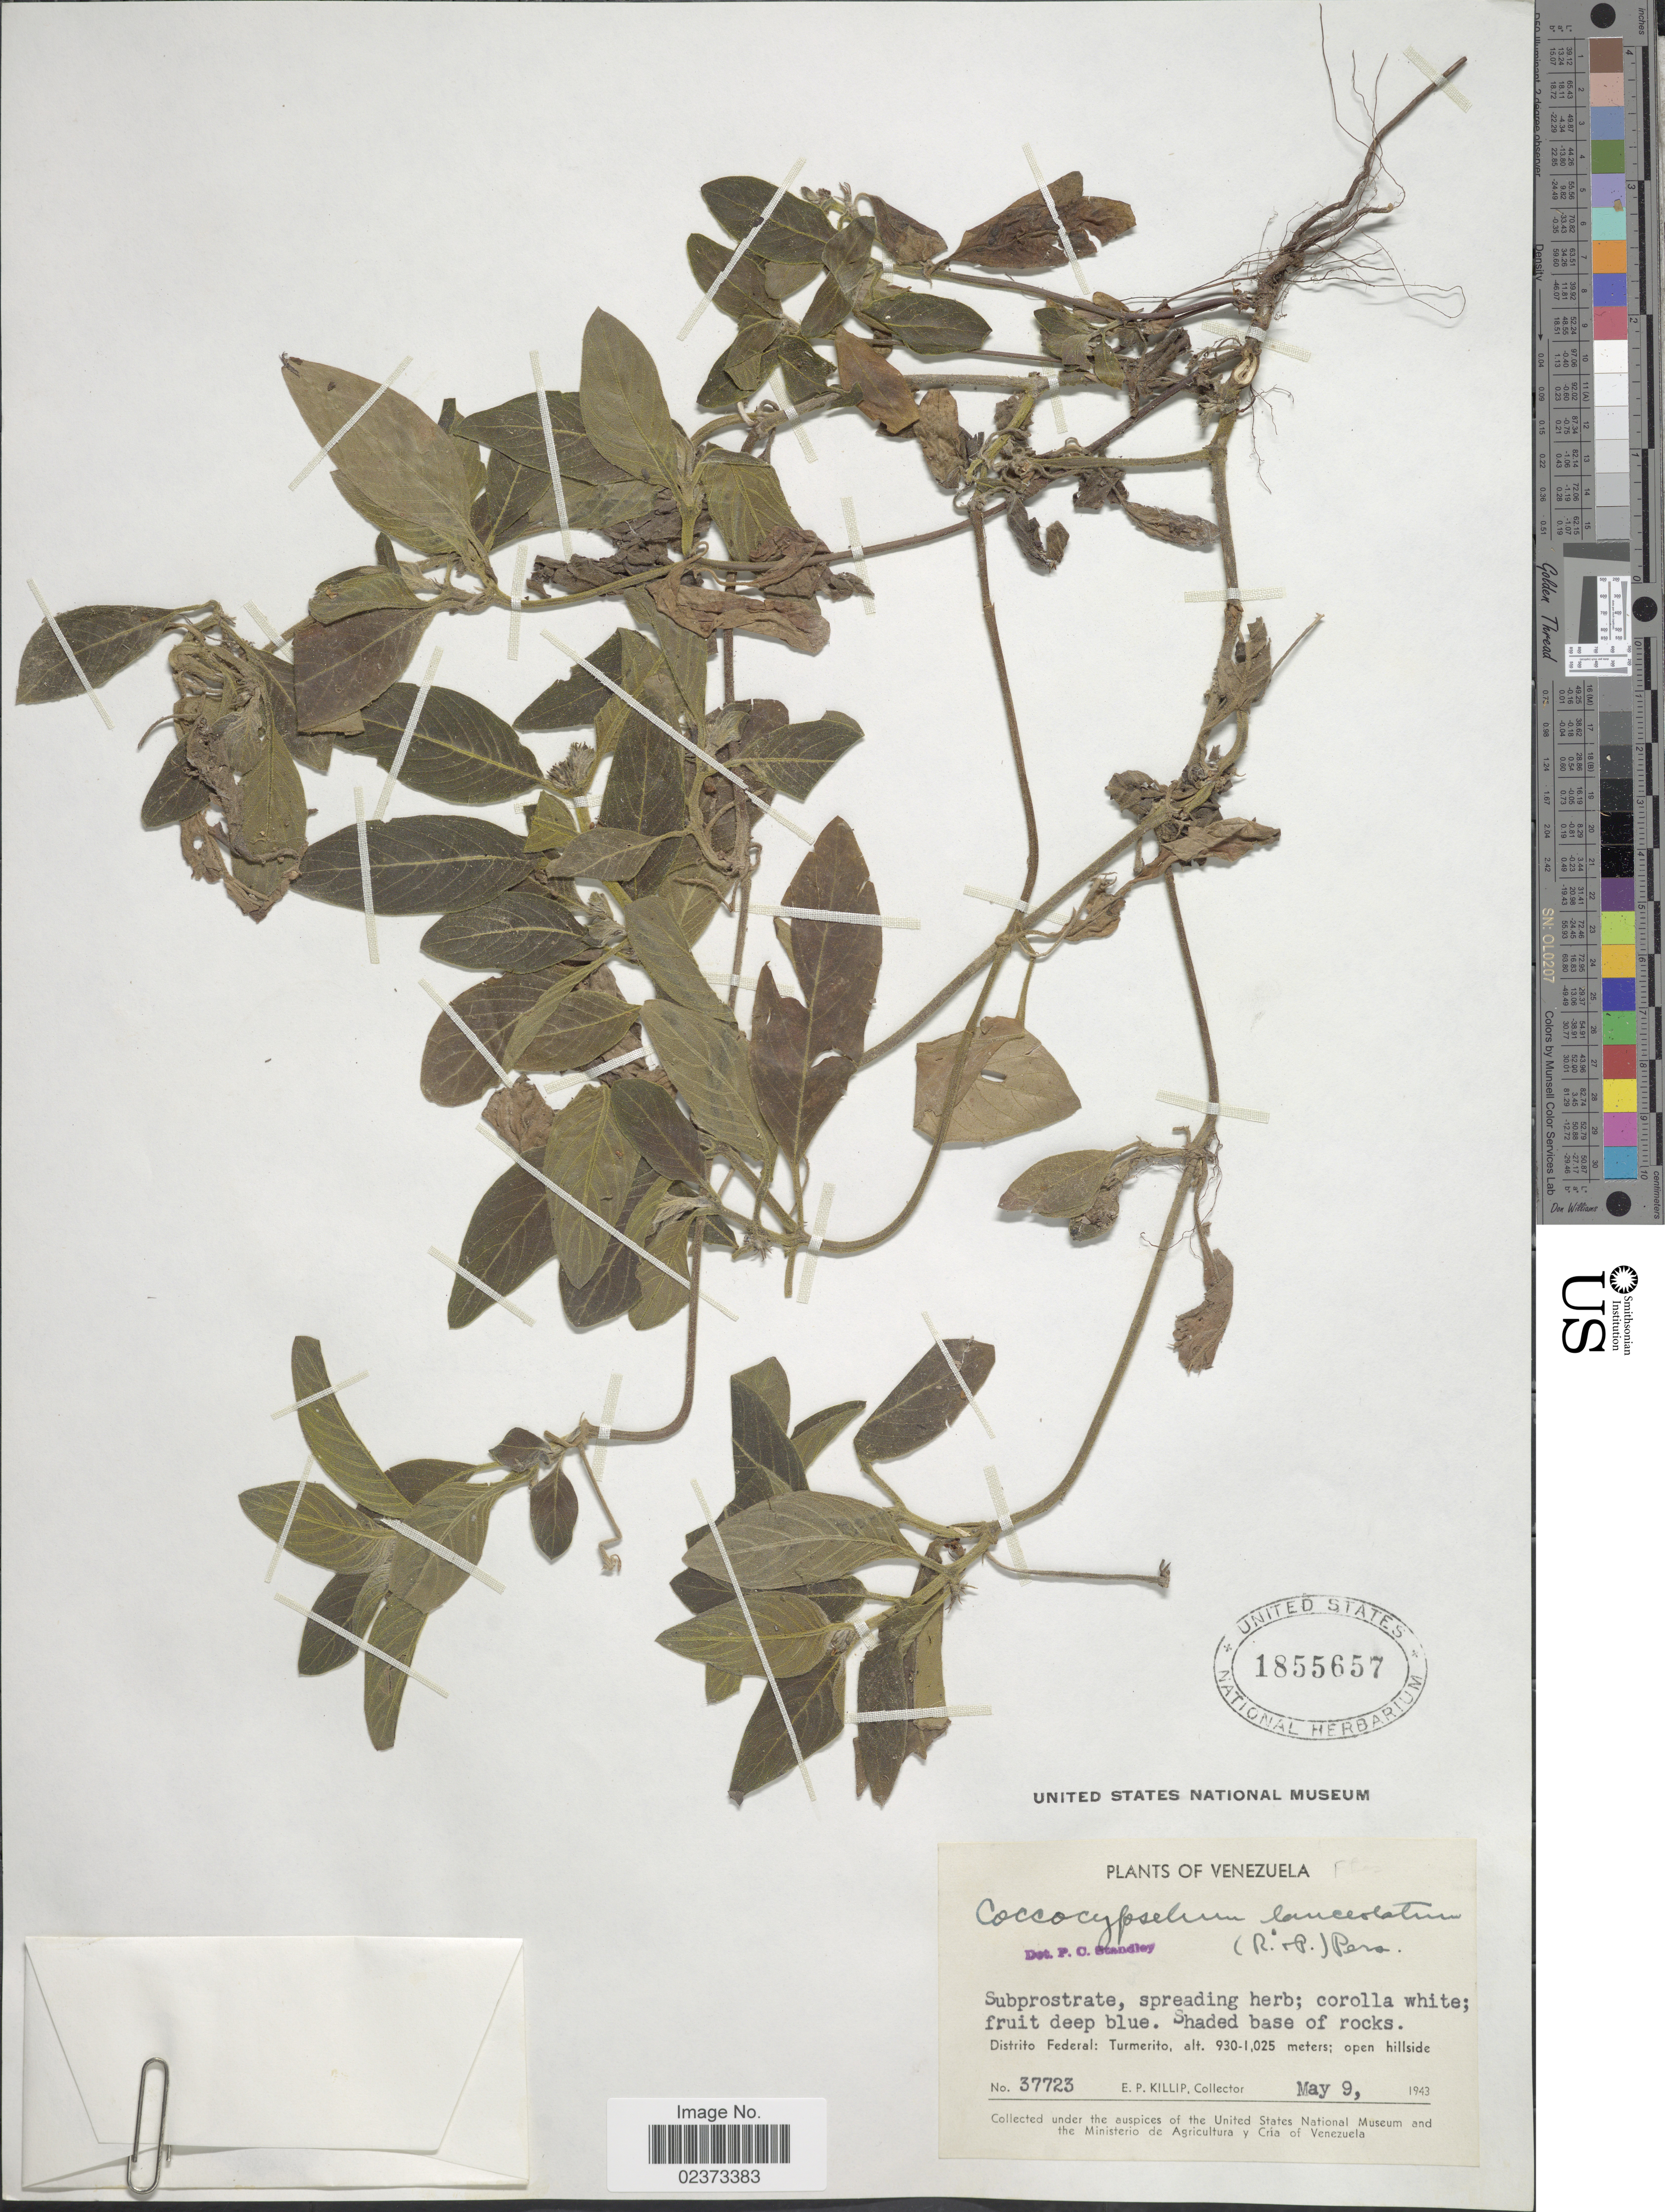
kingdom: Plantae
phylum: Tracheophyta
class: Magnoliopsida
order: Gentianales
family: Rubiaceae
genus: Coccocypselum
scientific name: Coccocypselum lanceolatum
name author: (Ruiz & Pav.) Pers.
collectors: E. P. Killip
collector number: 37723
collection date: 1943-05-09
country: Venezuela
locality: Distrito Federal: Turmerito; open hillside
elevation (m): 930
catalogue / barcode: US 1855657